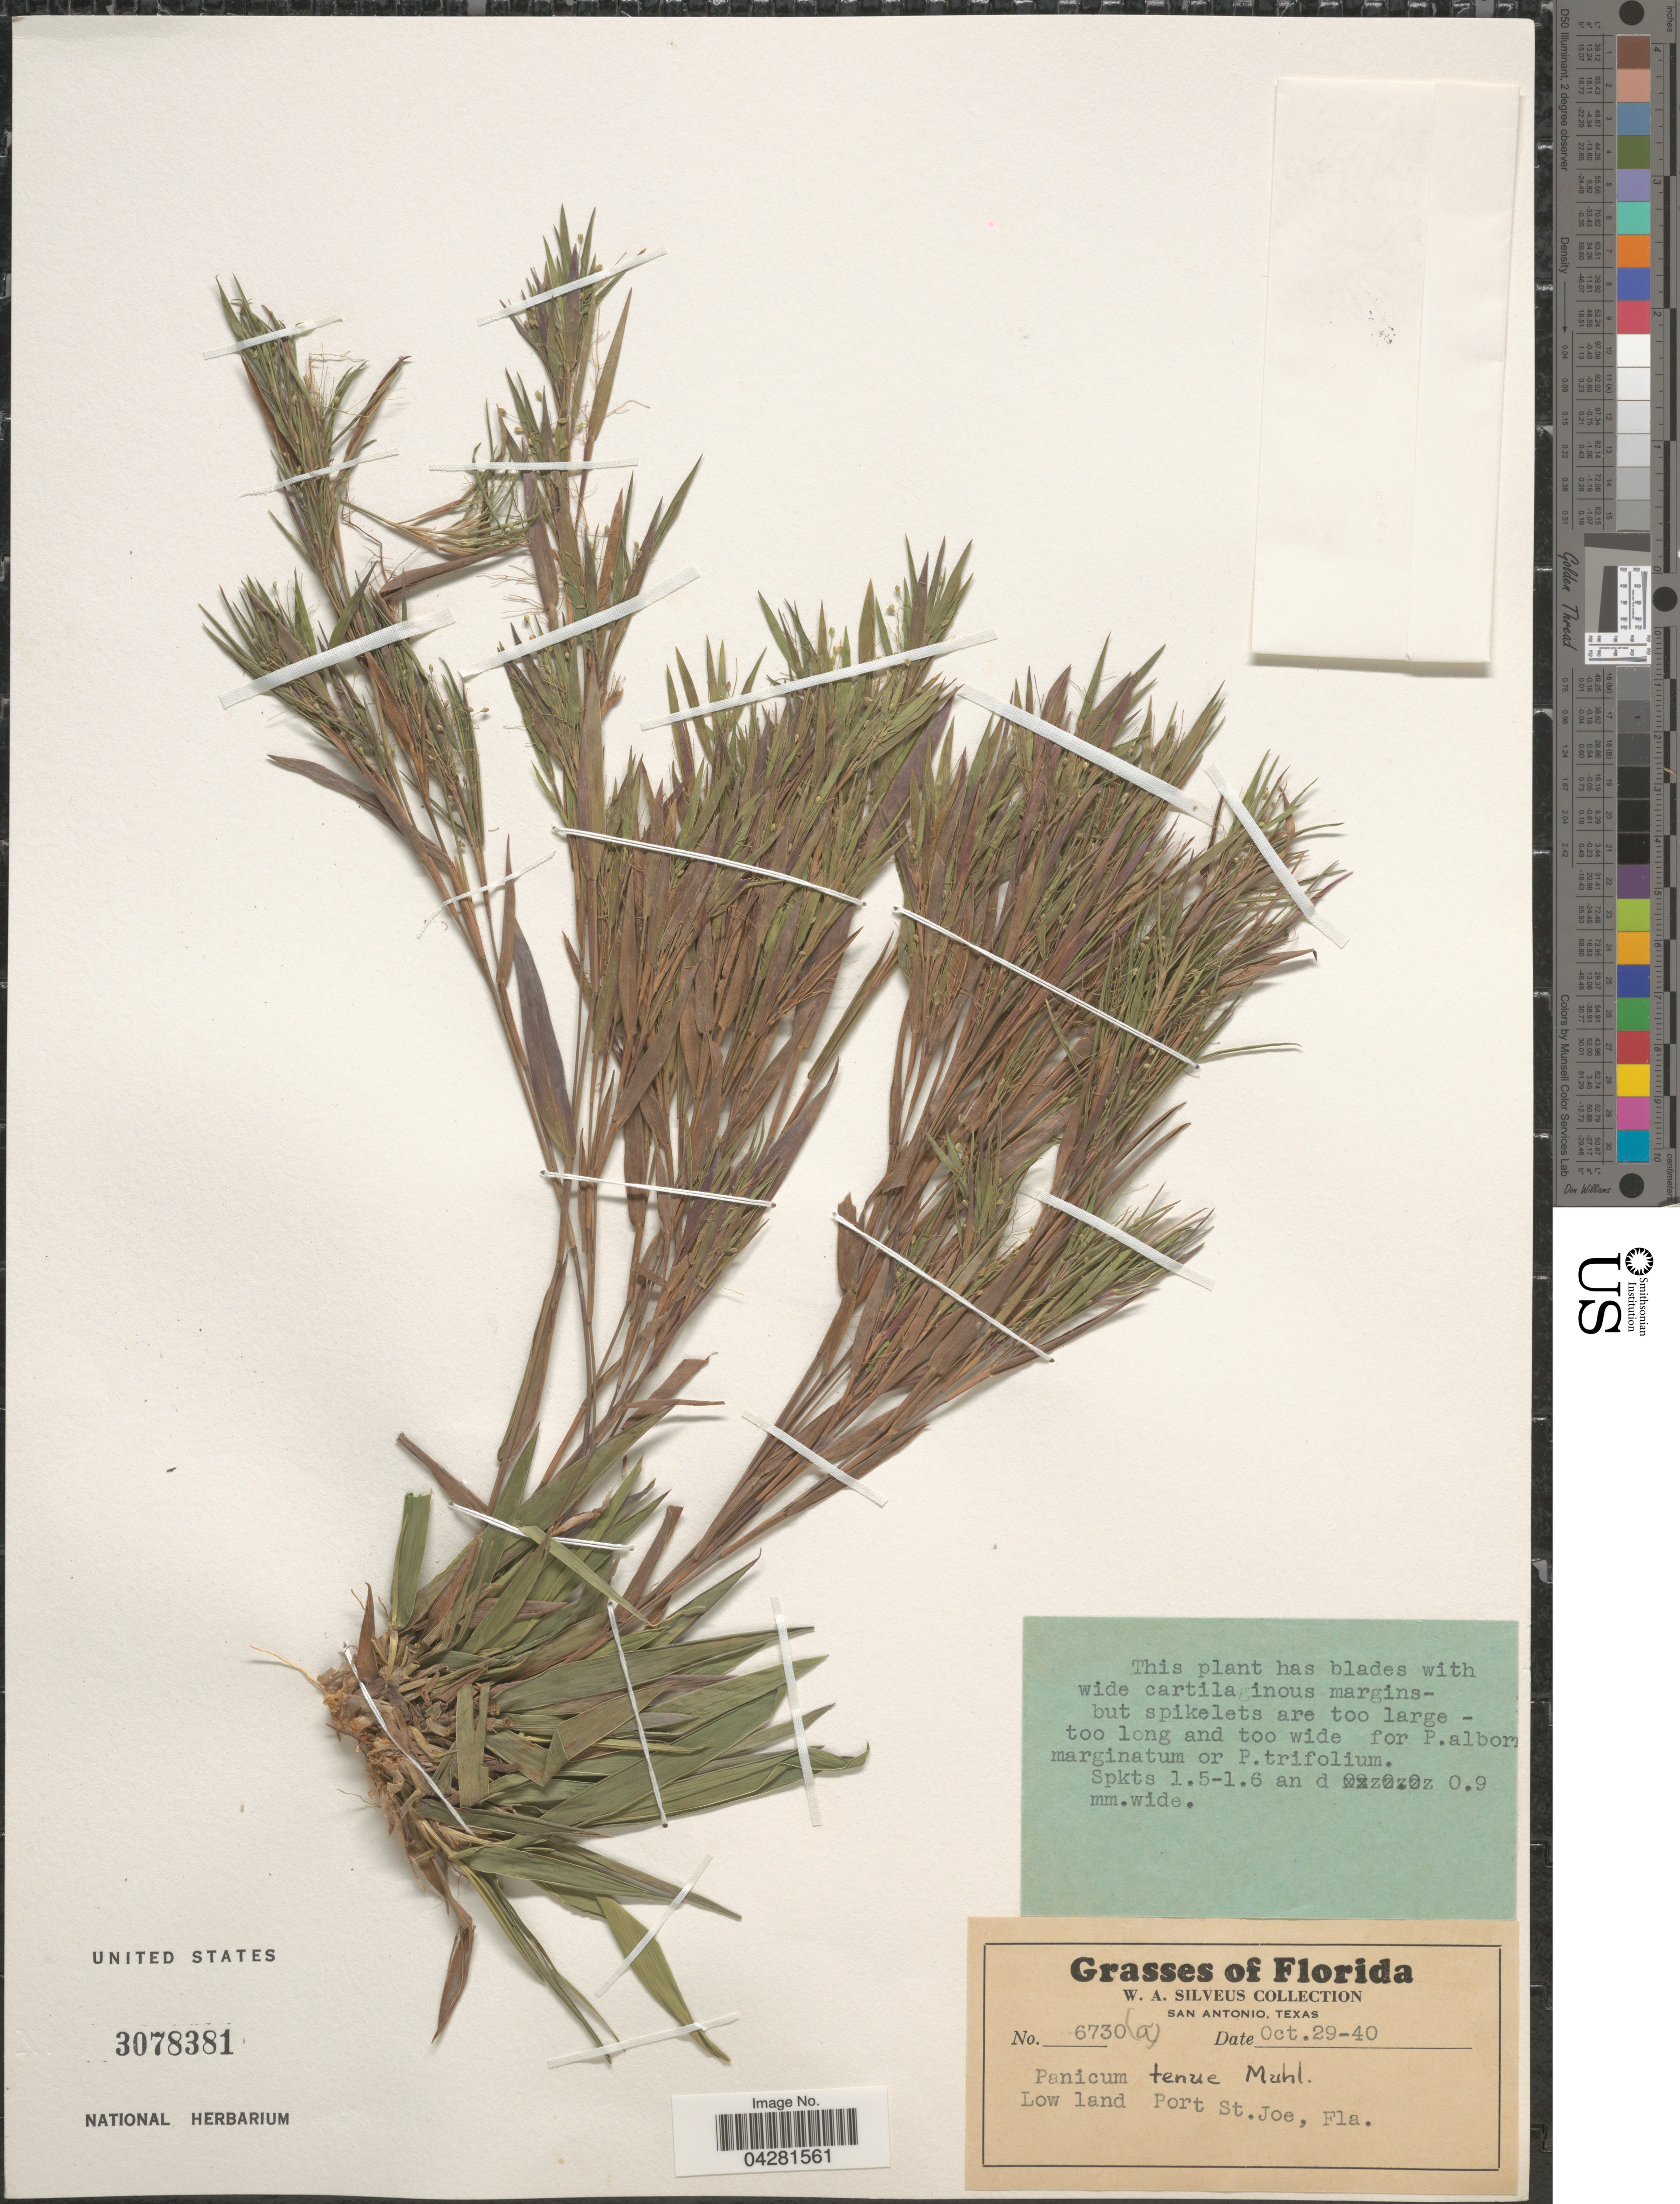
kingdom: Plantae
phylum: Tracheophyta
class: Liliopsida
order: Poales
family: Poaceae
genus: Dichanthelium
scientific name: Dichanthelium dichotomum var. unciphyllum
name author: (Trin.) Davidse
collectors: W. Silveus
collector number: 6730(a)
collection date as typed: Transcribed d/m/y: 29/10/40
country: United States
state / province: Florida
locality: Low land Fort St.Joe.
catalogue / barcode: US 3078381